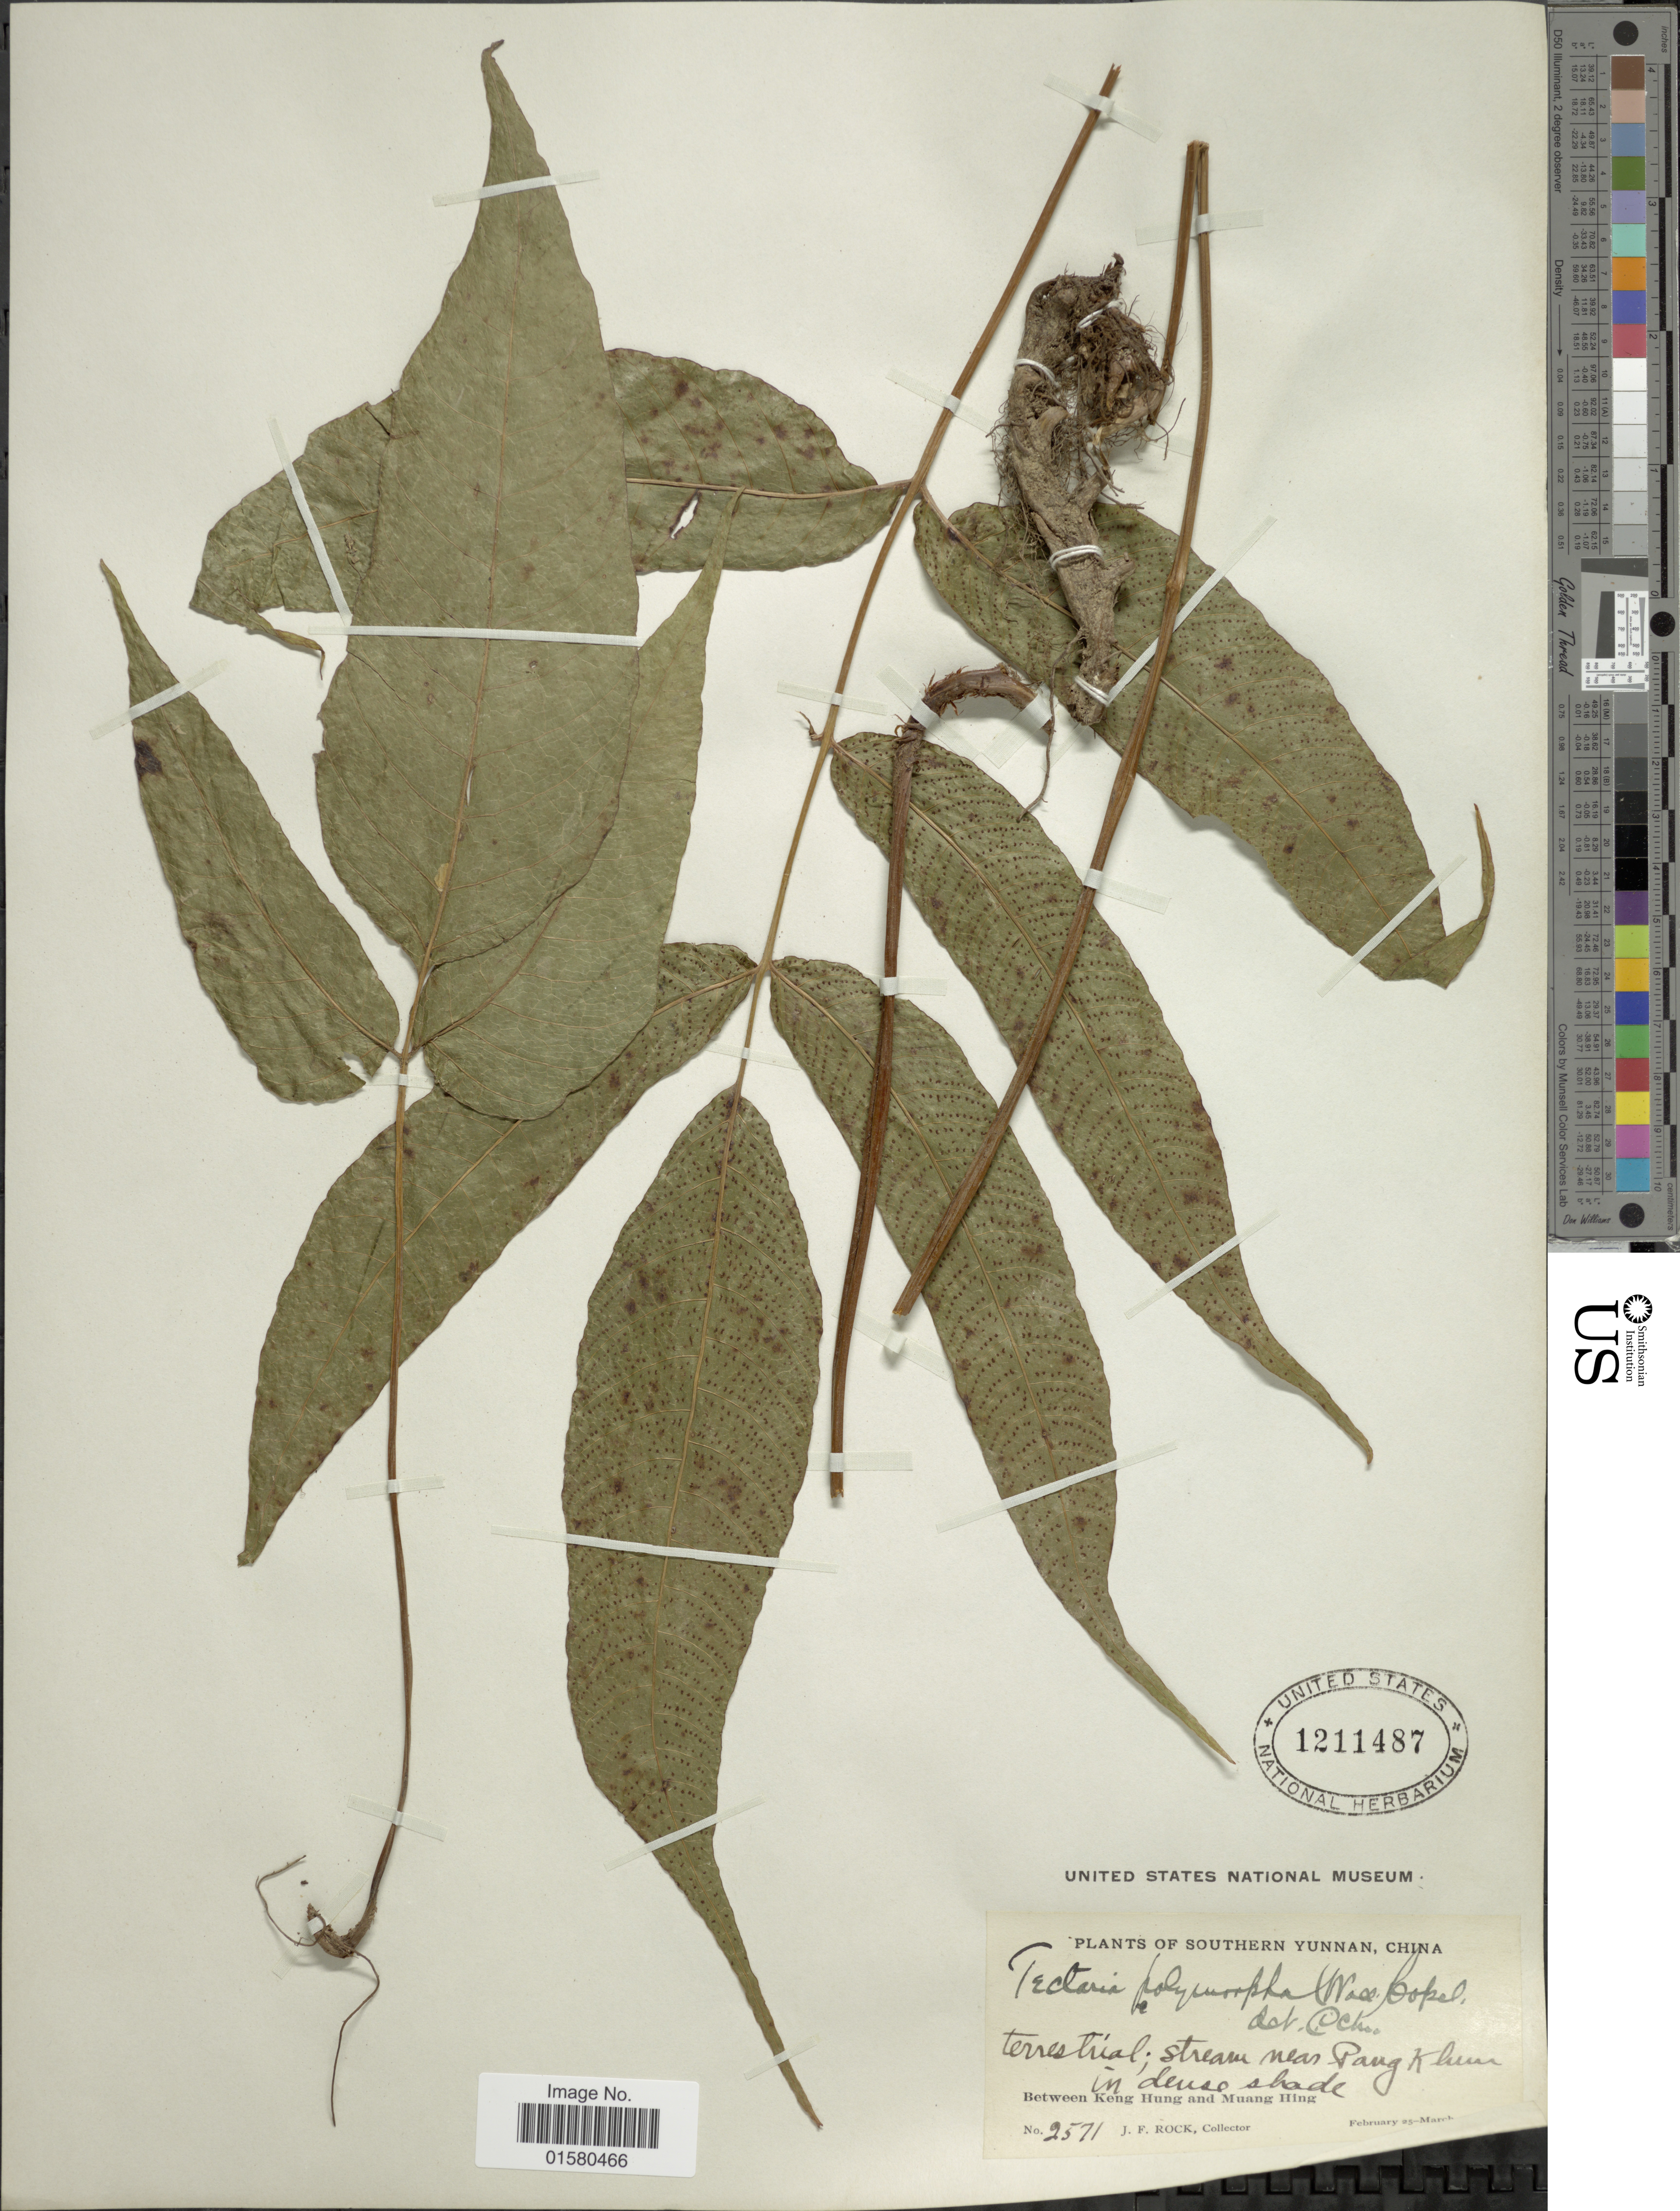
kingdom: Plantae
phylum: Tracheophyta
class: Polypodiopsida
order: Polypodiales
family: Tectariaceae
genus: Tectaria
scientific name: Tectaria polymorpha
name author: (Wall. ex Hook.) Copel.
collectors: J. Rock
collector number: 2571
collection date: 1922-02-25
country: China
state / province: Yunnan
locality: Southern Yunnan, china,terrestrial, stream near Pang Khun, dense shade, between Keng Hung and Muang Hing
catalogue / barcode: US 1211487